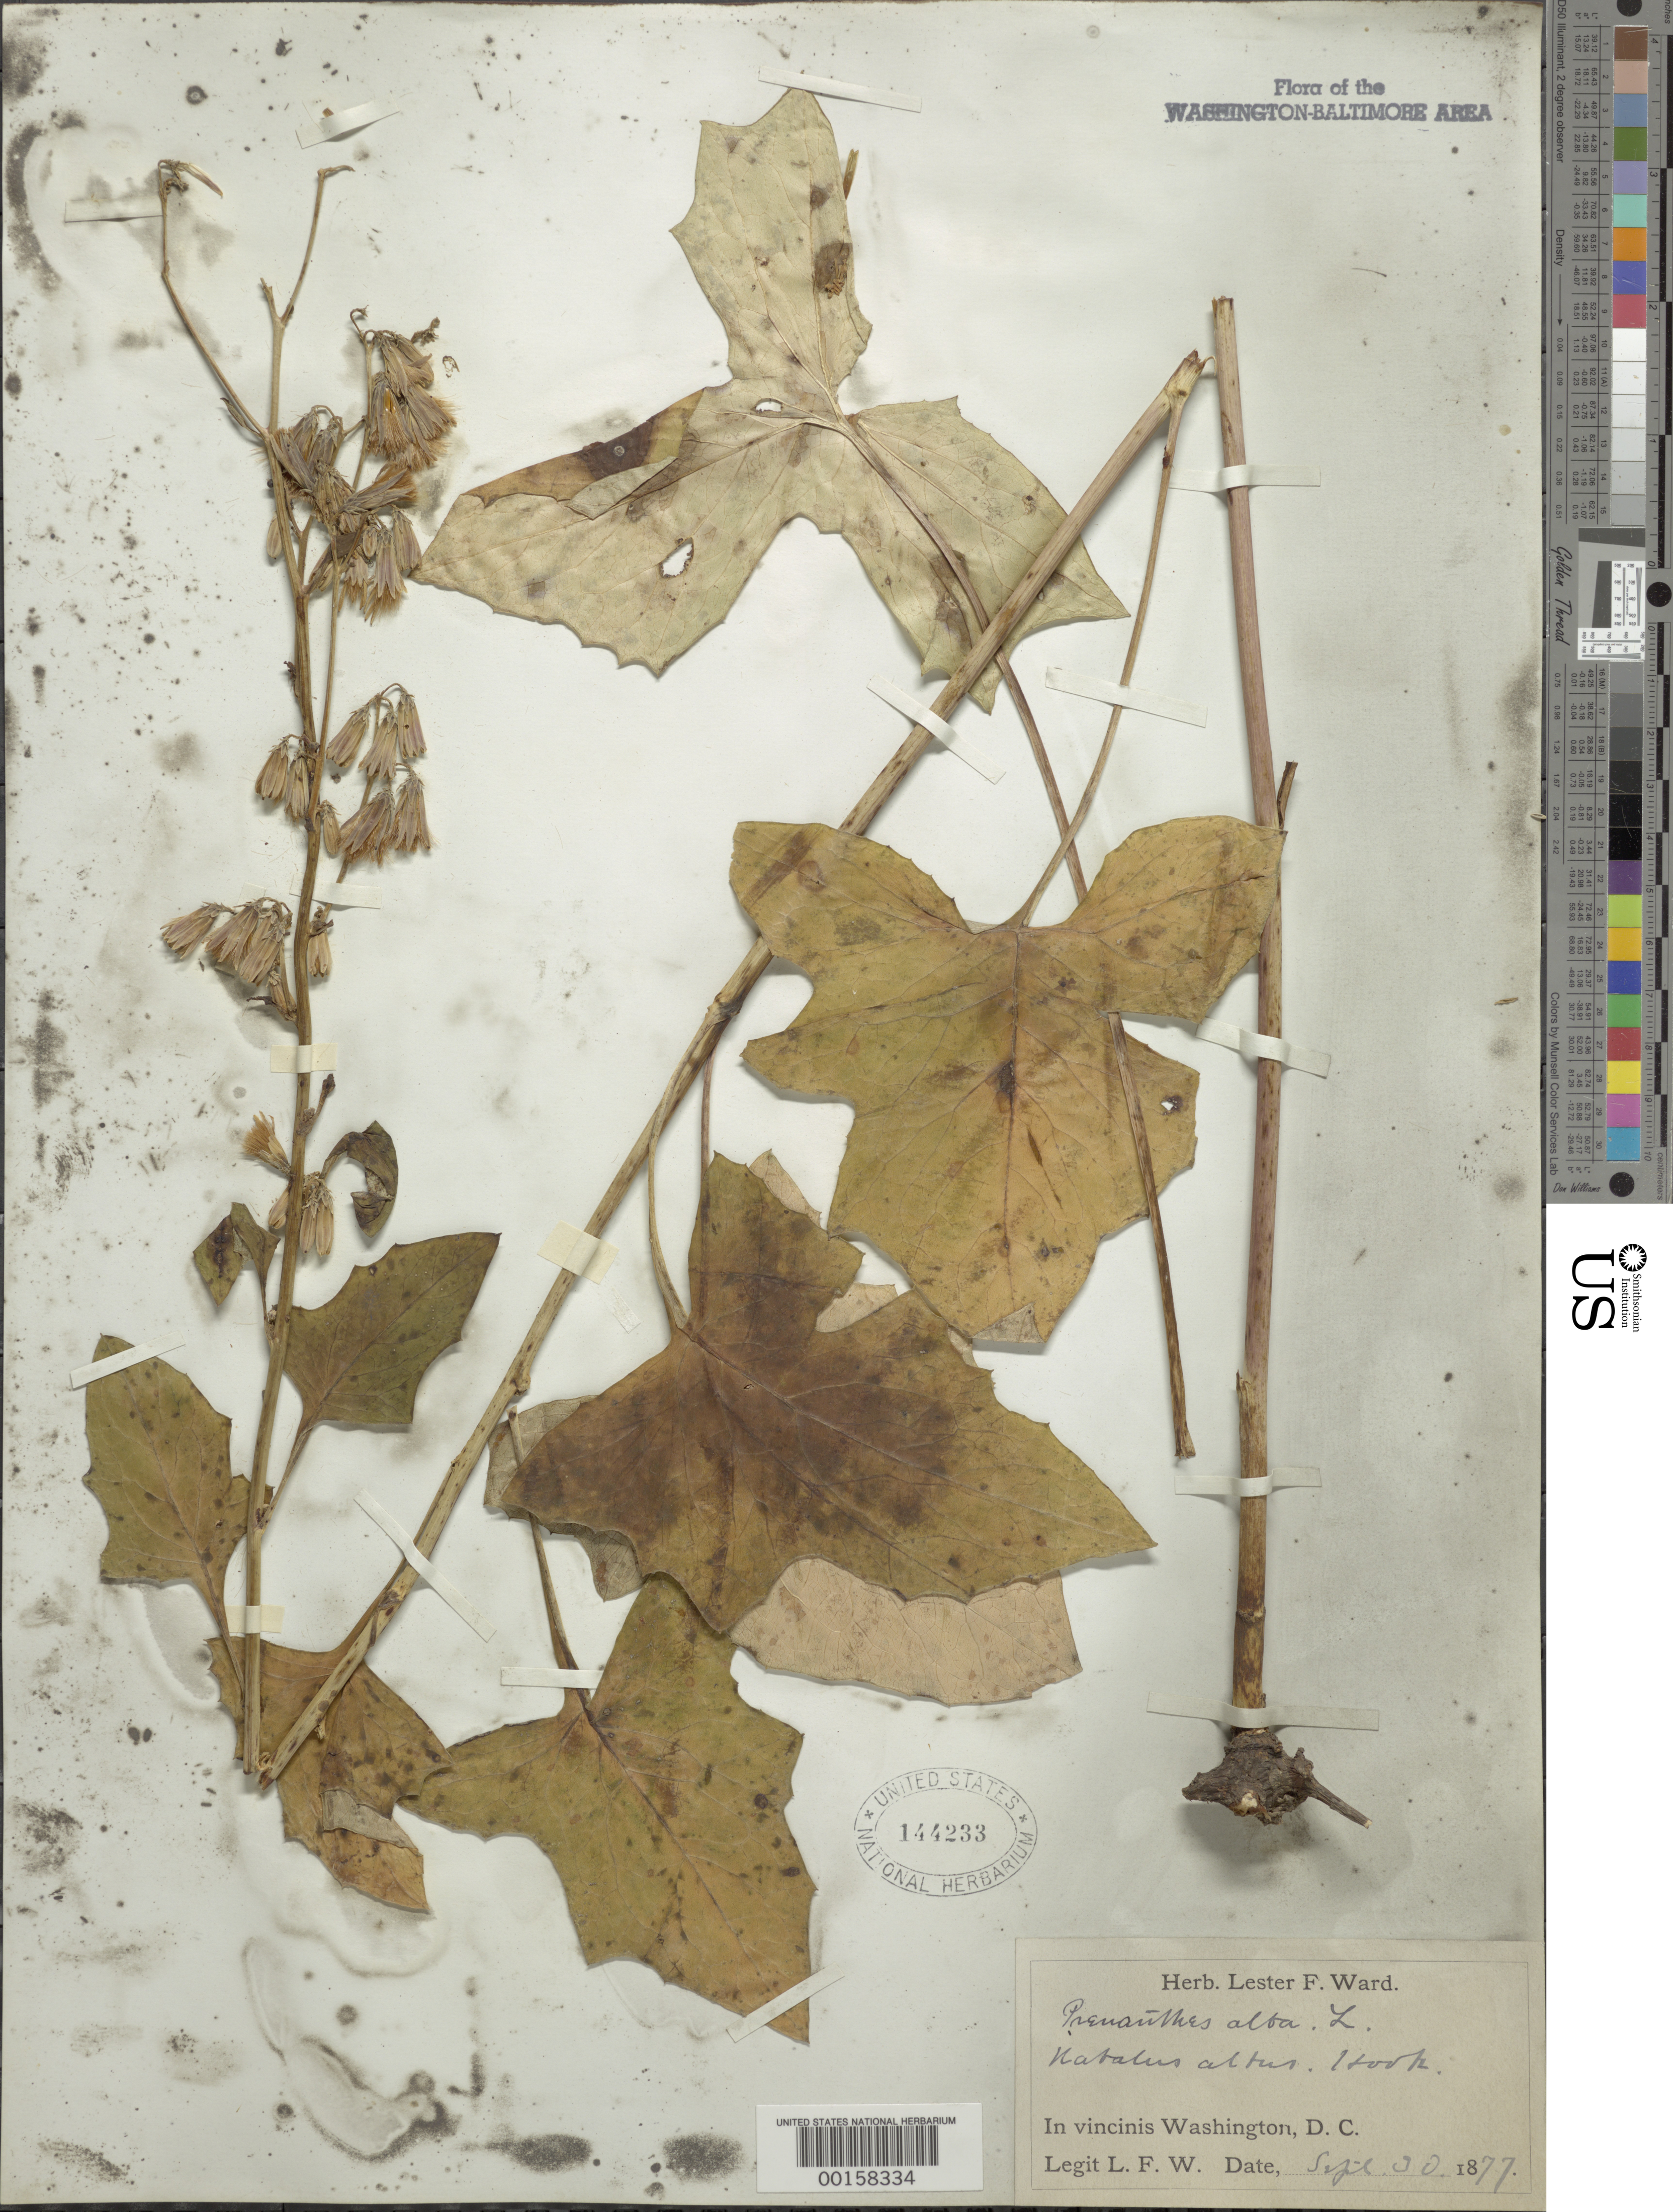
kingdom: Plantae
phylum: Tracheophyta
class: Magnoliopsida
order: Asterales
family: Asteraceae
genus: Nabalus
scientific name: Nabalus albus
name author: (L.) Hook.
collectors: L. F. Ward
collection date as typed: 30 Sep 1877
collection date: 1877-09-30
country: United States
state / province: District of Columbia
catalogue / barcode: US 144233